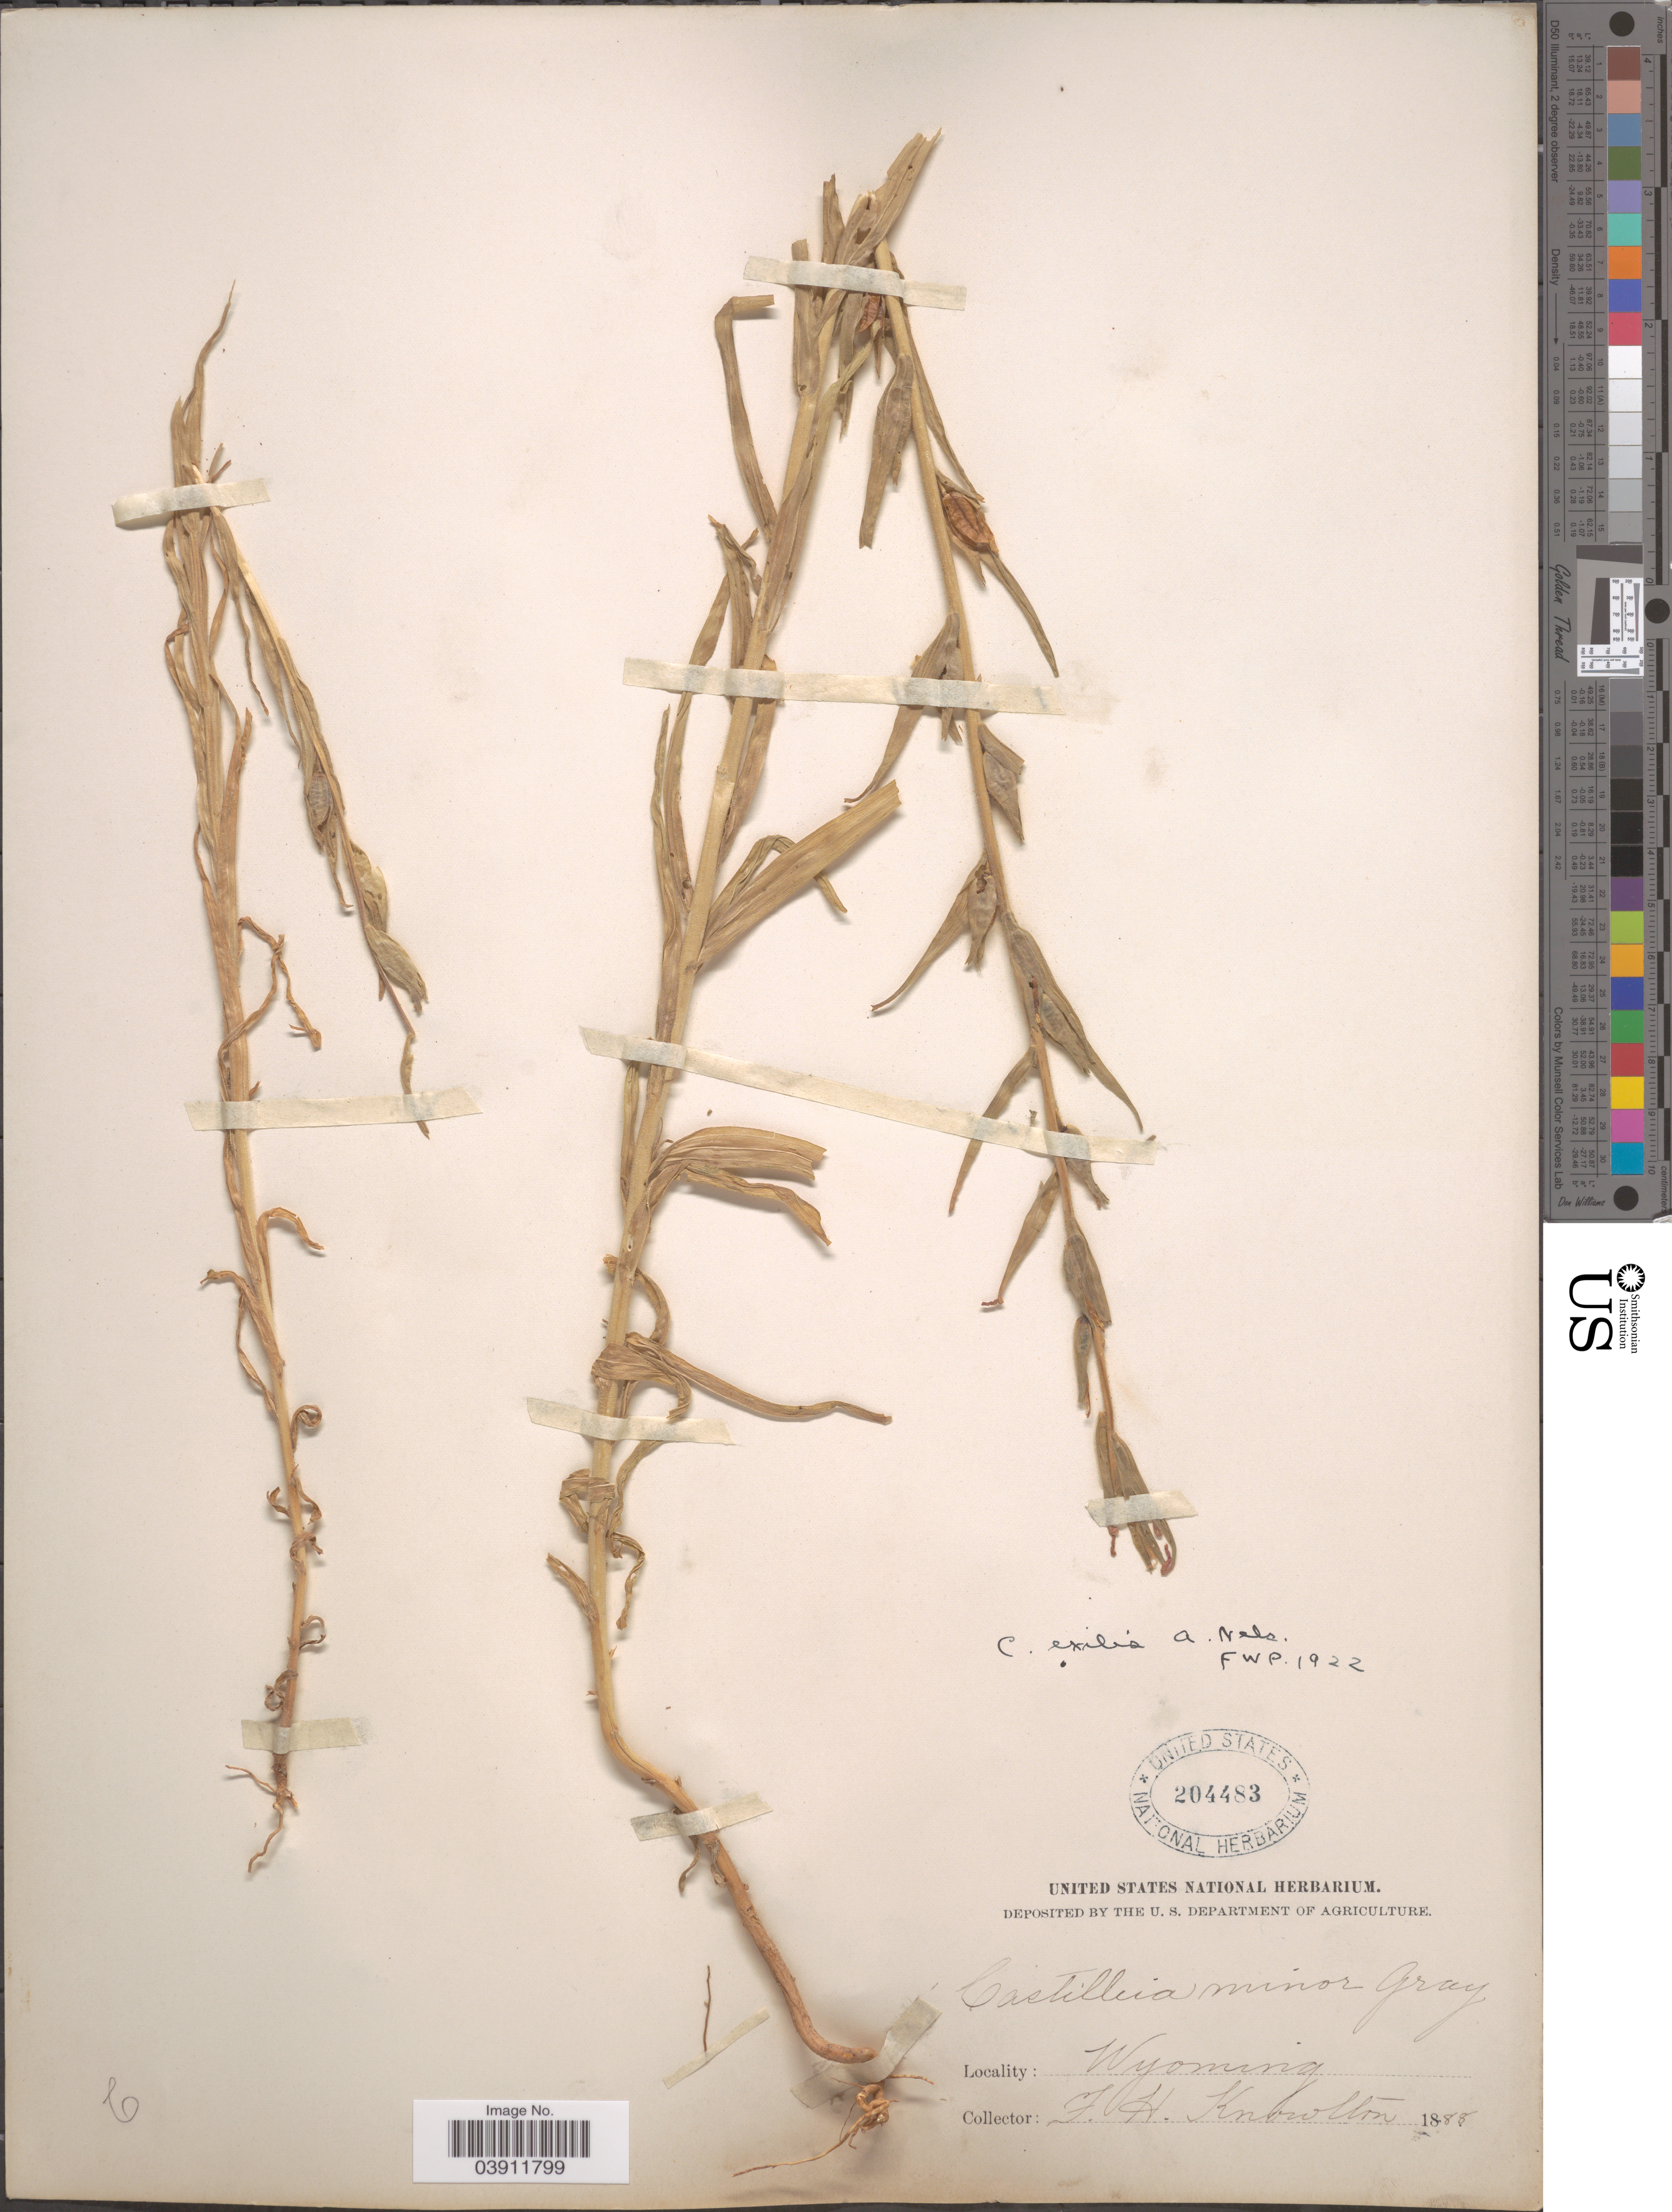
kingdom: Plantae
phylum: Tracheophyta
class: Magnoliopsida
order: Lamiales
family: Orobanchaceae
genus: Castilleja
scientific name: Castilleja exilis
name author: A. Nelson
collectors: F. H. Knowlton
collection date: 1888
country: United States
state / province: Wyoming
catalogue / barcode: US 204483